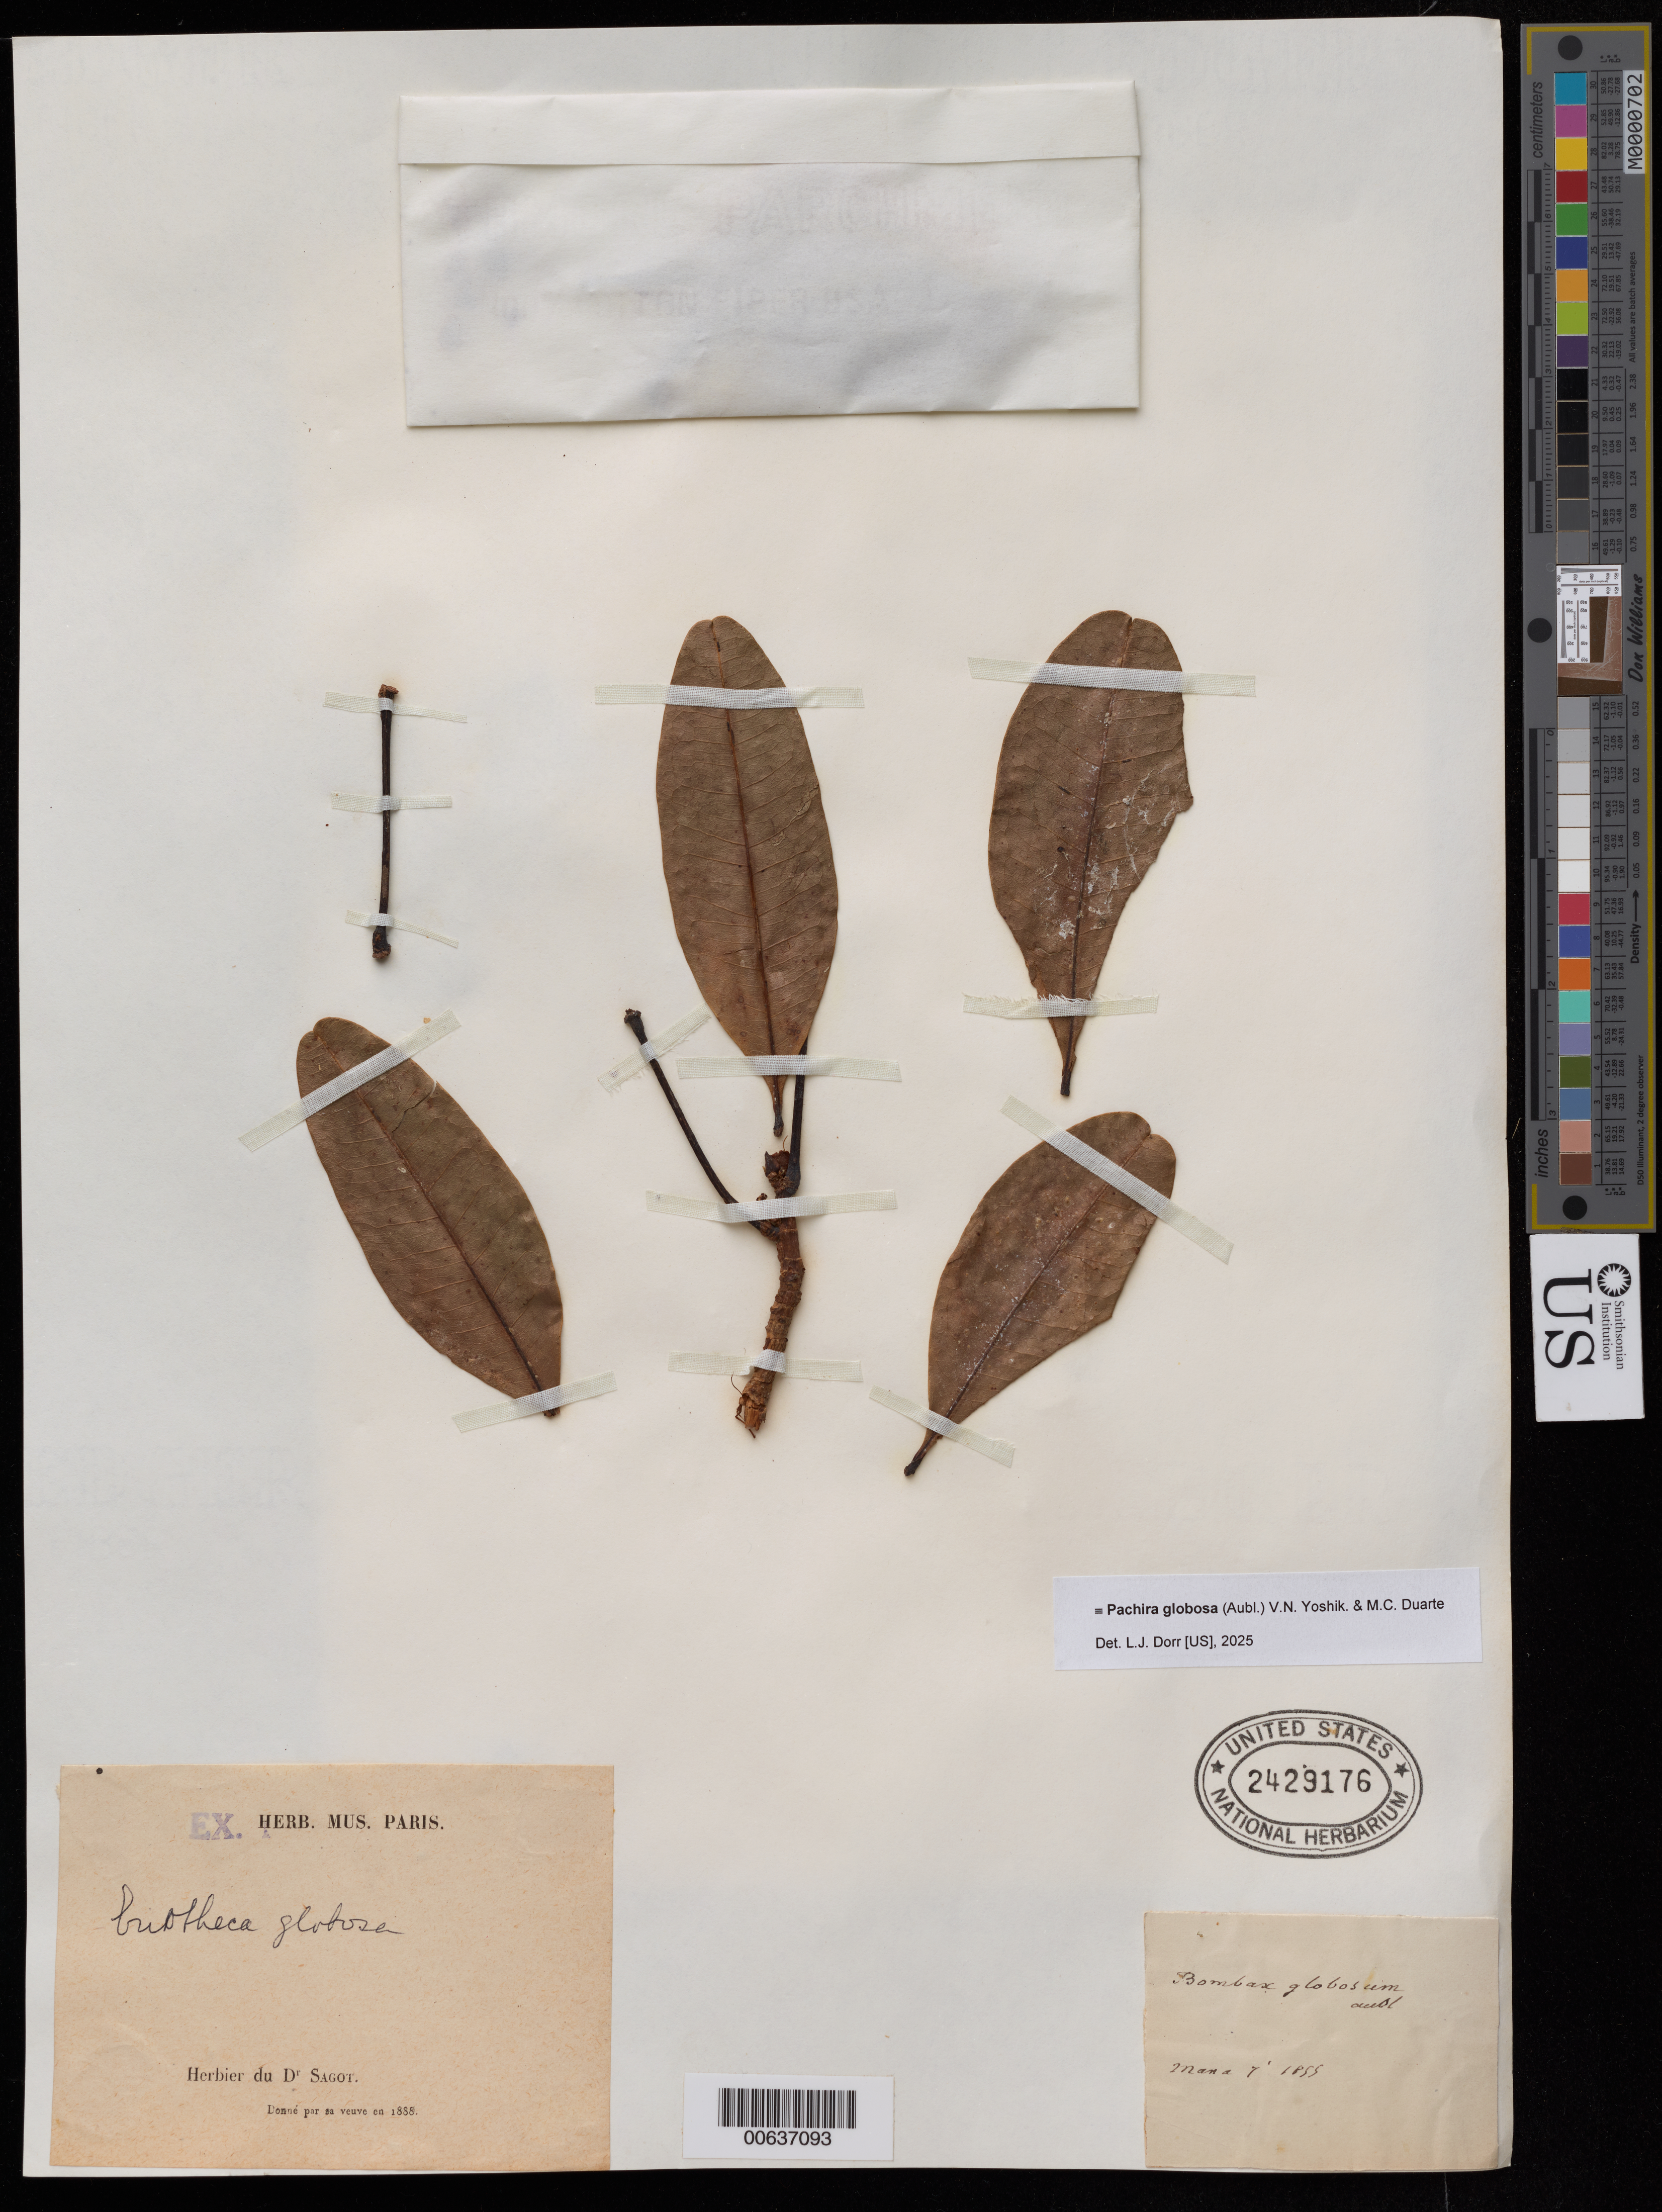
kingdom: Plantae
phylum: Tracheophyta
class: Magnoliopsida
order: Malvales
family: Malvaceae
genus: Pachira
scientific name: Pachira globosa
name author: (Aubl.) V.N. Yoshik. & M.C. Duarte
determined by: Dorr, Laurence J., Curator (BOT), Smithsonian Institution - National Museum of Natural History (UNITED STATES)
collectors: P. A. Sagot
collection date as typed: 1855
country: French Guiana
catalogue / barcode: US 2429176